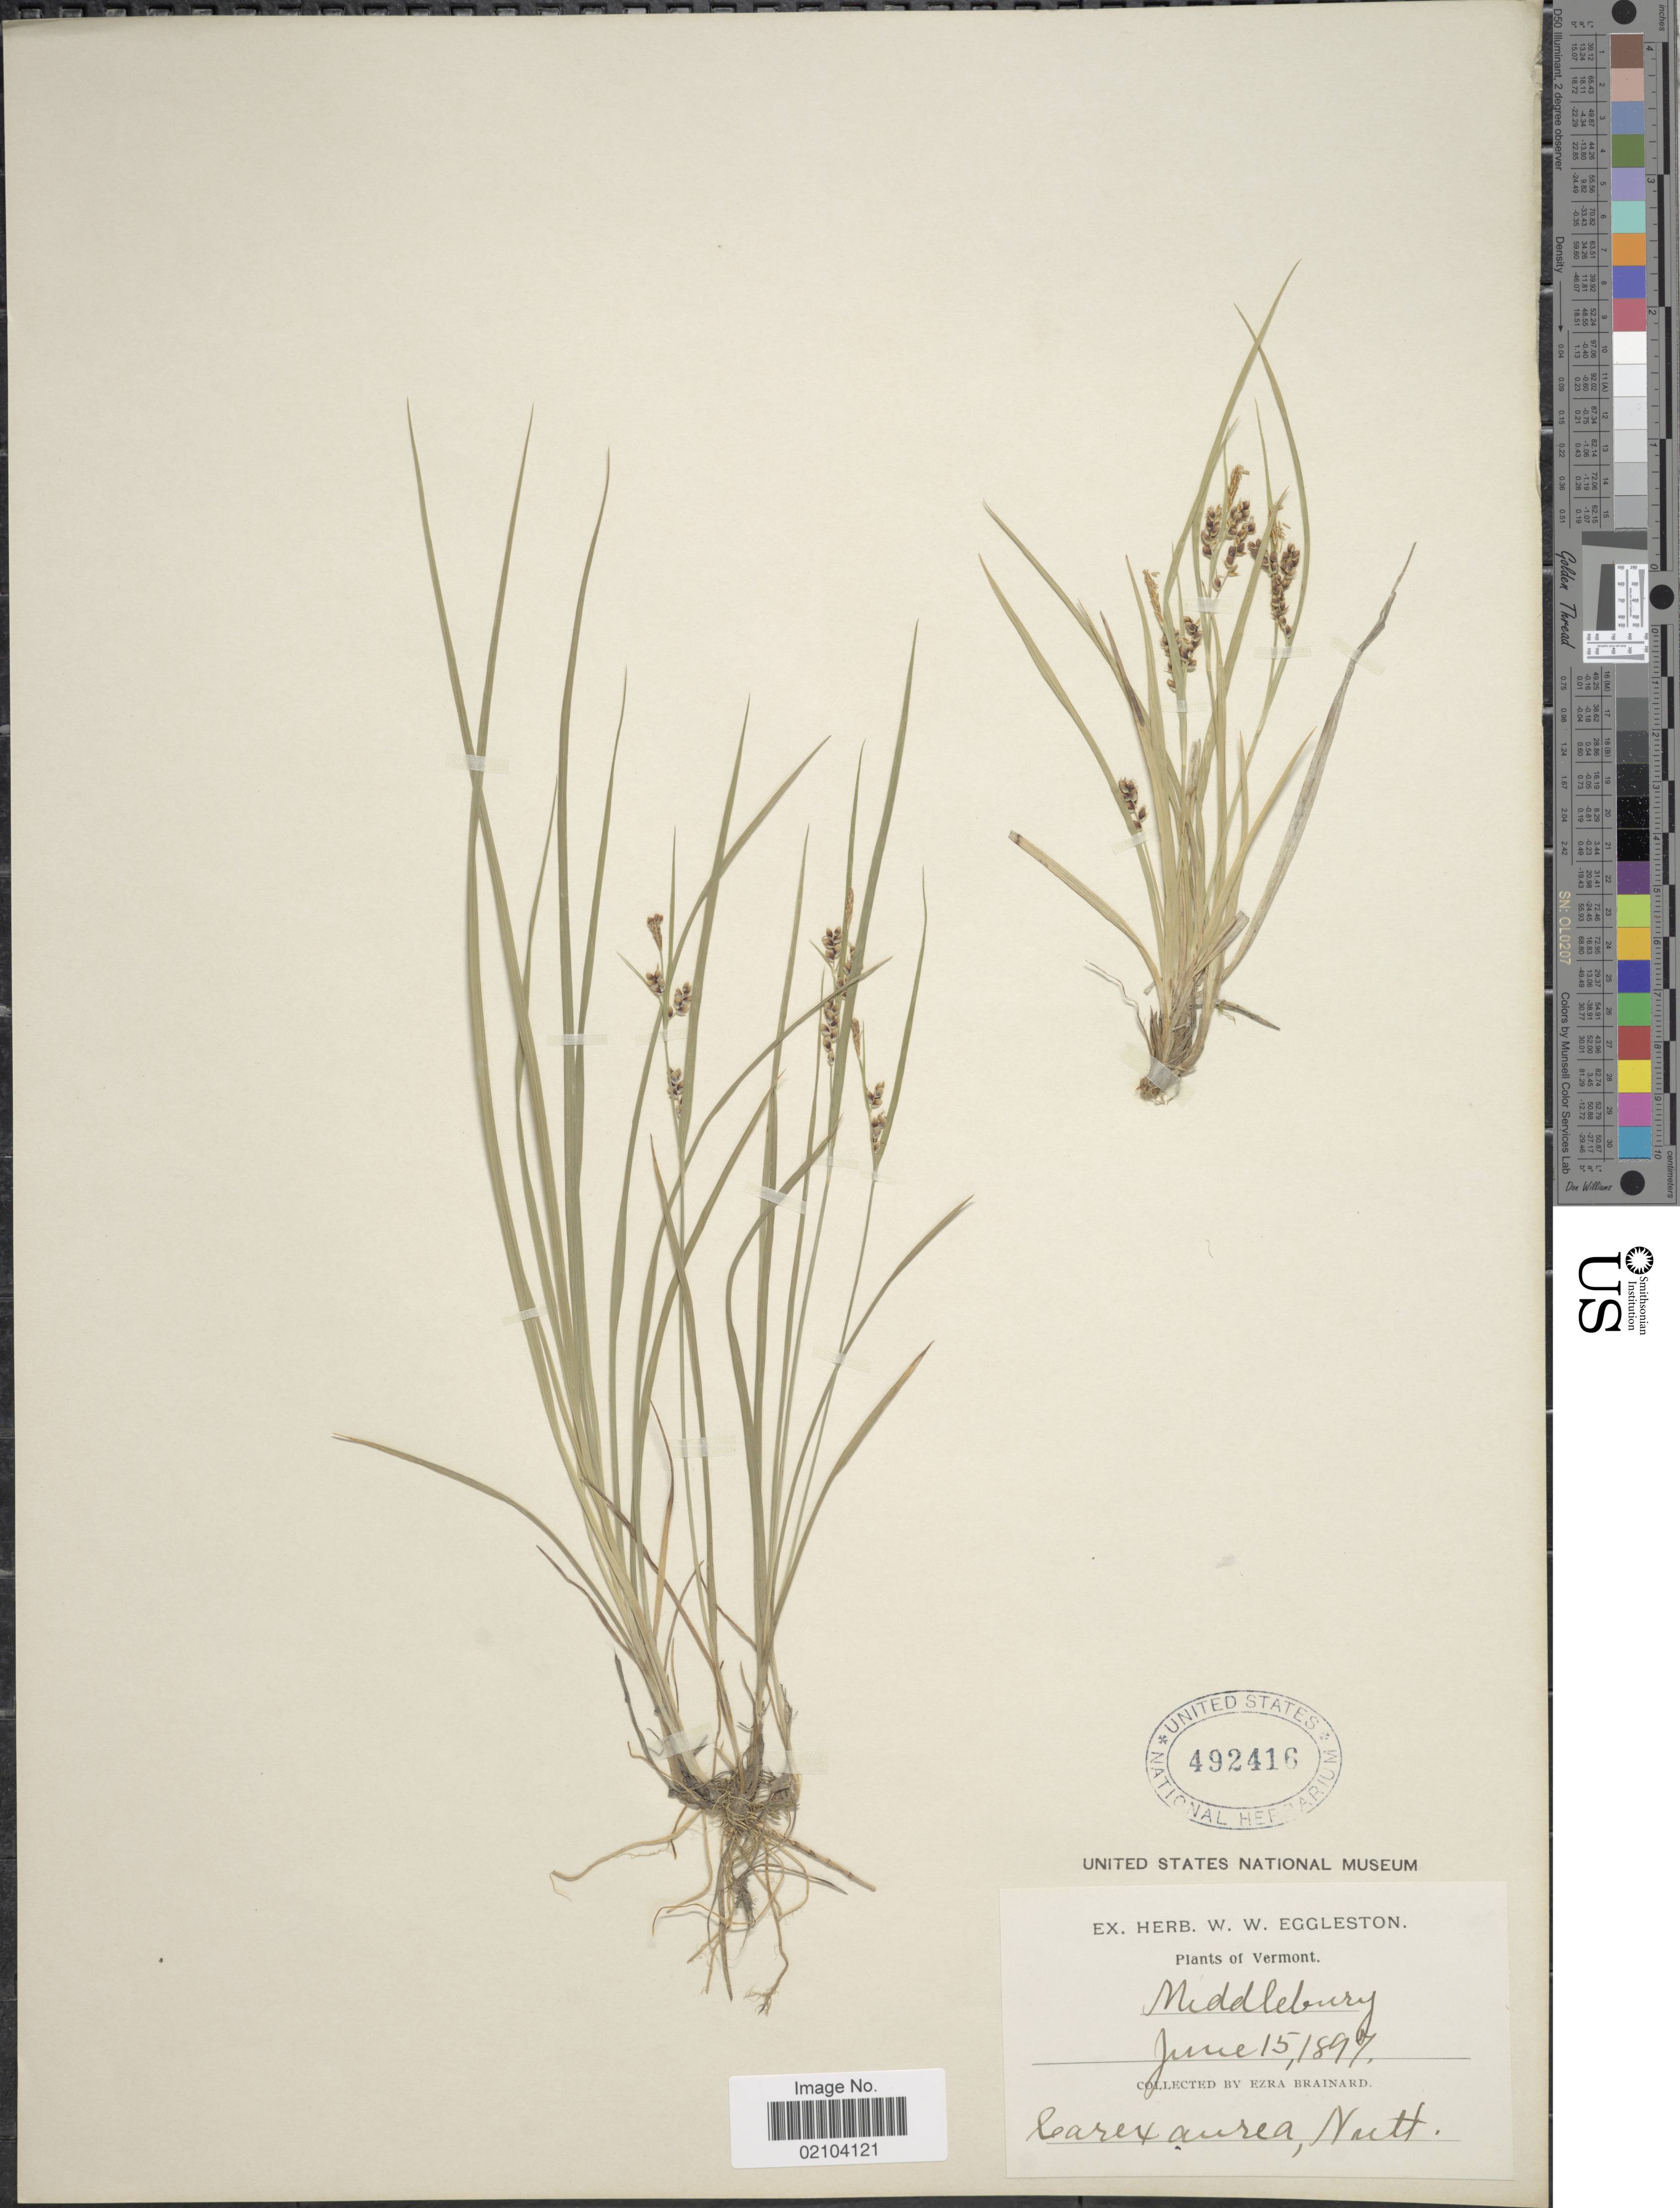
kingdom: Plantae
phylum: Tracheophyta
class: Liliopsida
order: Poales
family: Cyperaceae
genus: Carex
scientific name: Carex aurea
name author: Nutt.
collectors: E. Brainard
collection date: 1897-06-15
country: United States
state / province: Vermont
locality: Middlebury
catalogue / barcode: US 492416